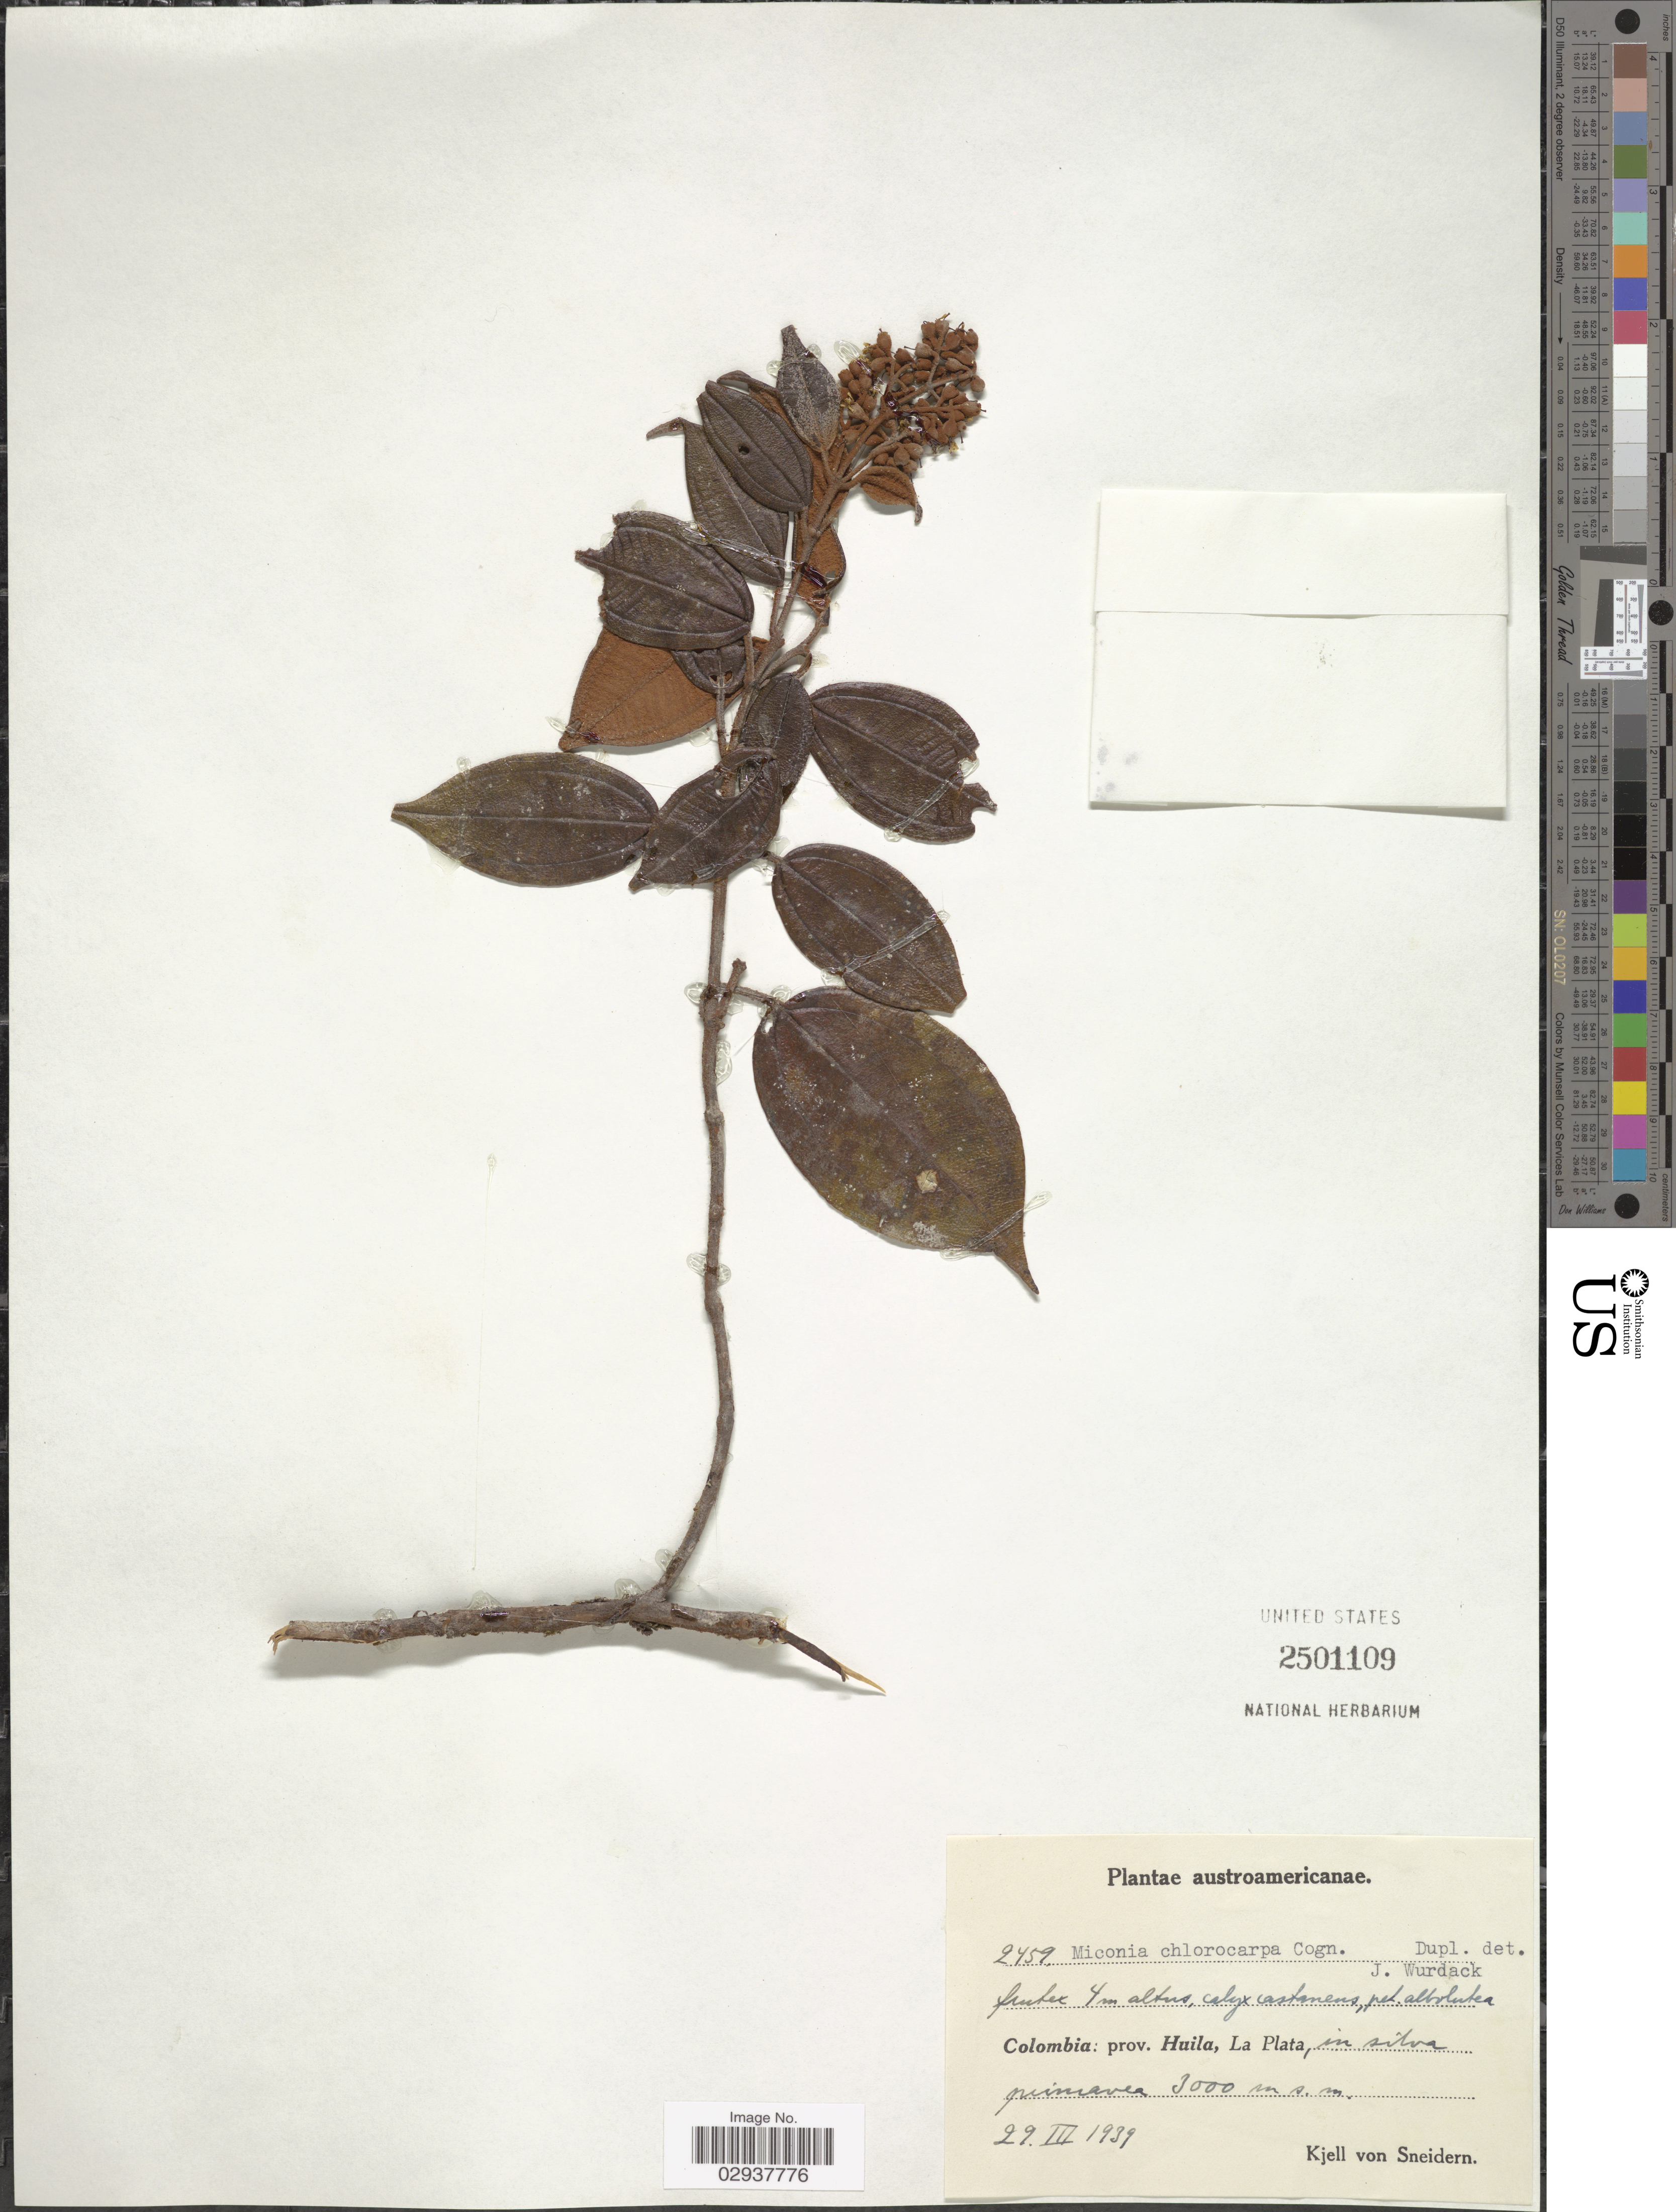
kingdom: Plantae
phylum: Tracheophyta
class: Magnoliopsida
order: Myrtales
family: Melastomataceae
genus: Miconia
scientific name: Miconia chlorocarpa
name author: Cogn.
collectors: K. von Sneidern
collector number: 2459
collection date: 1939-03-29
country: Colombia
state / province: Huila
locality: La Plata, in silva primavea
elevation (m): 3000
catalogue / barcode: US 2501109